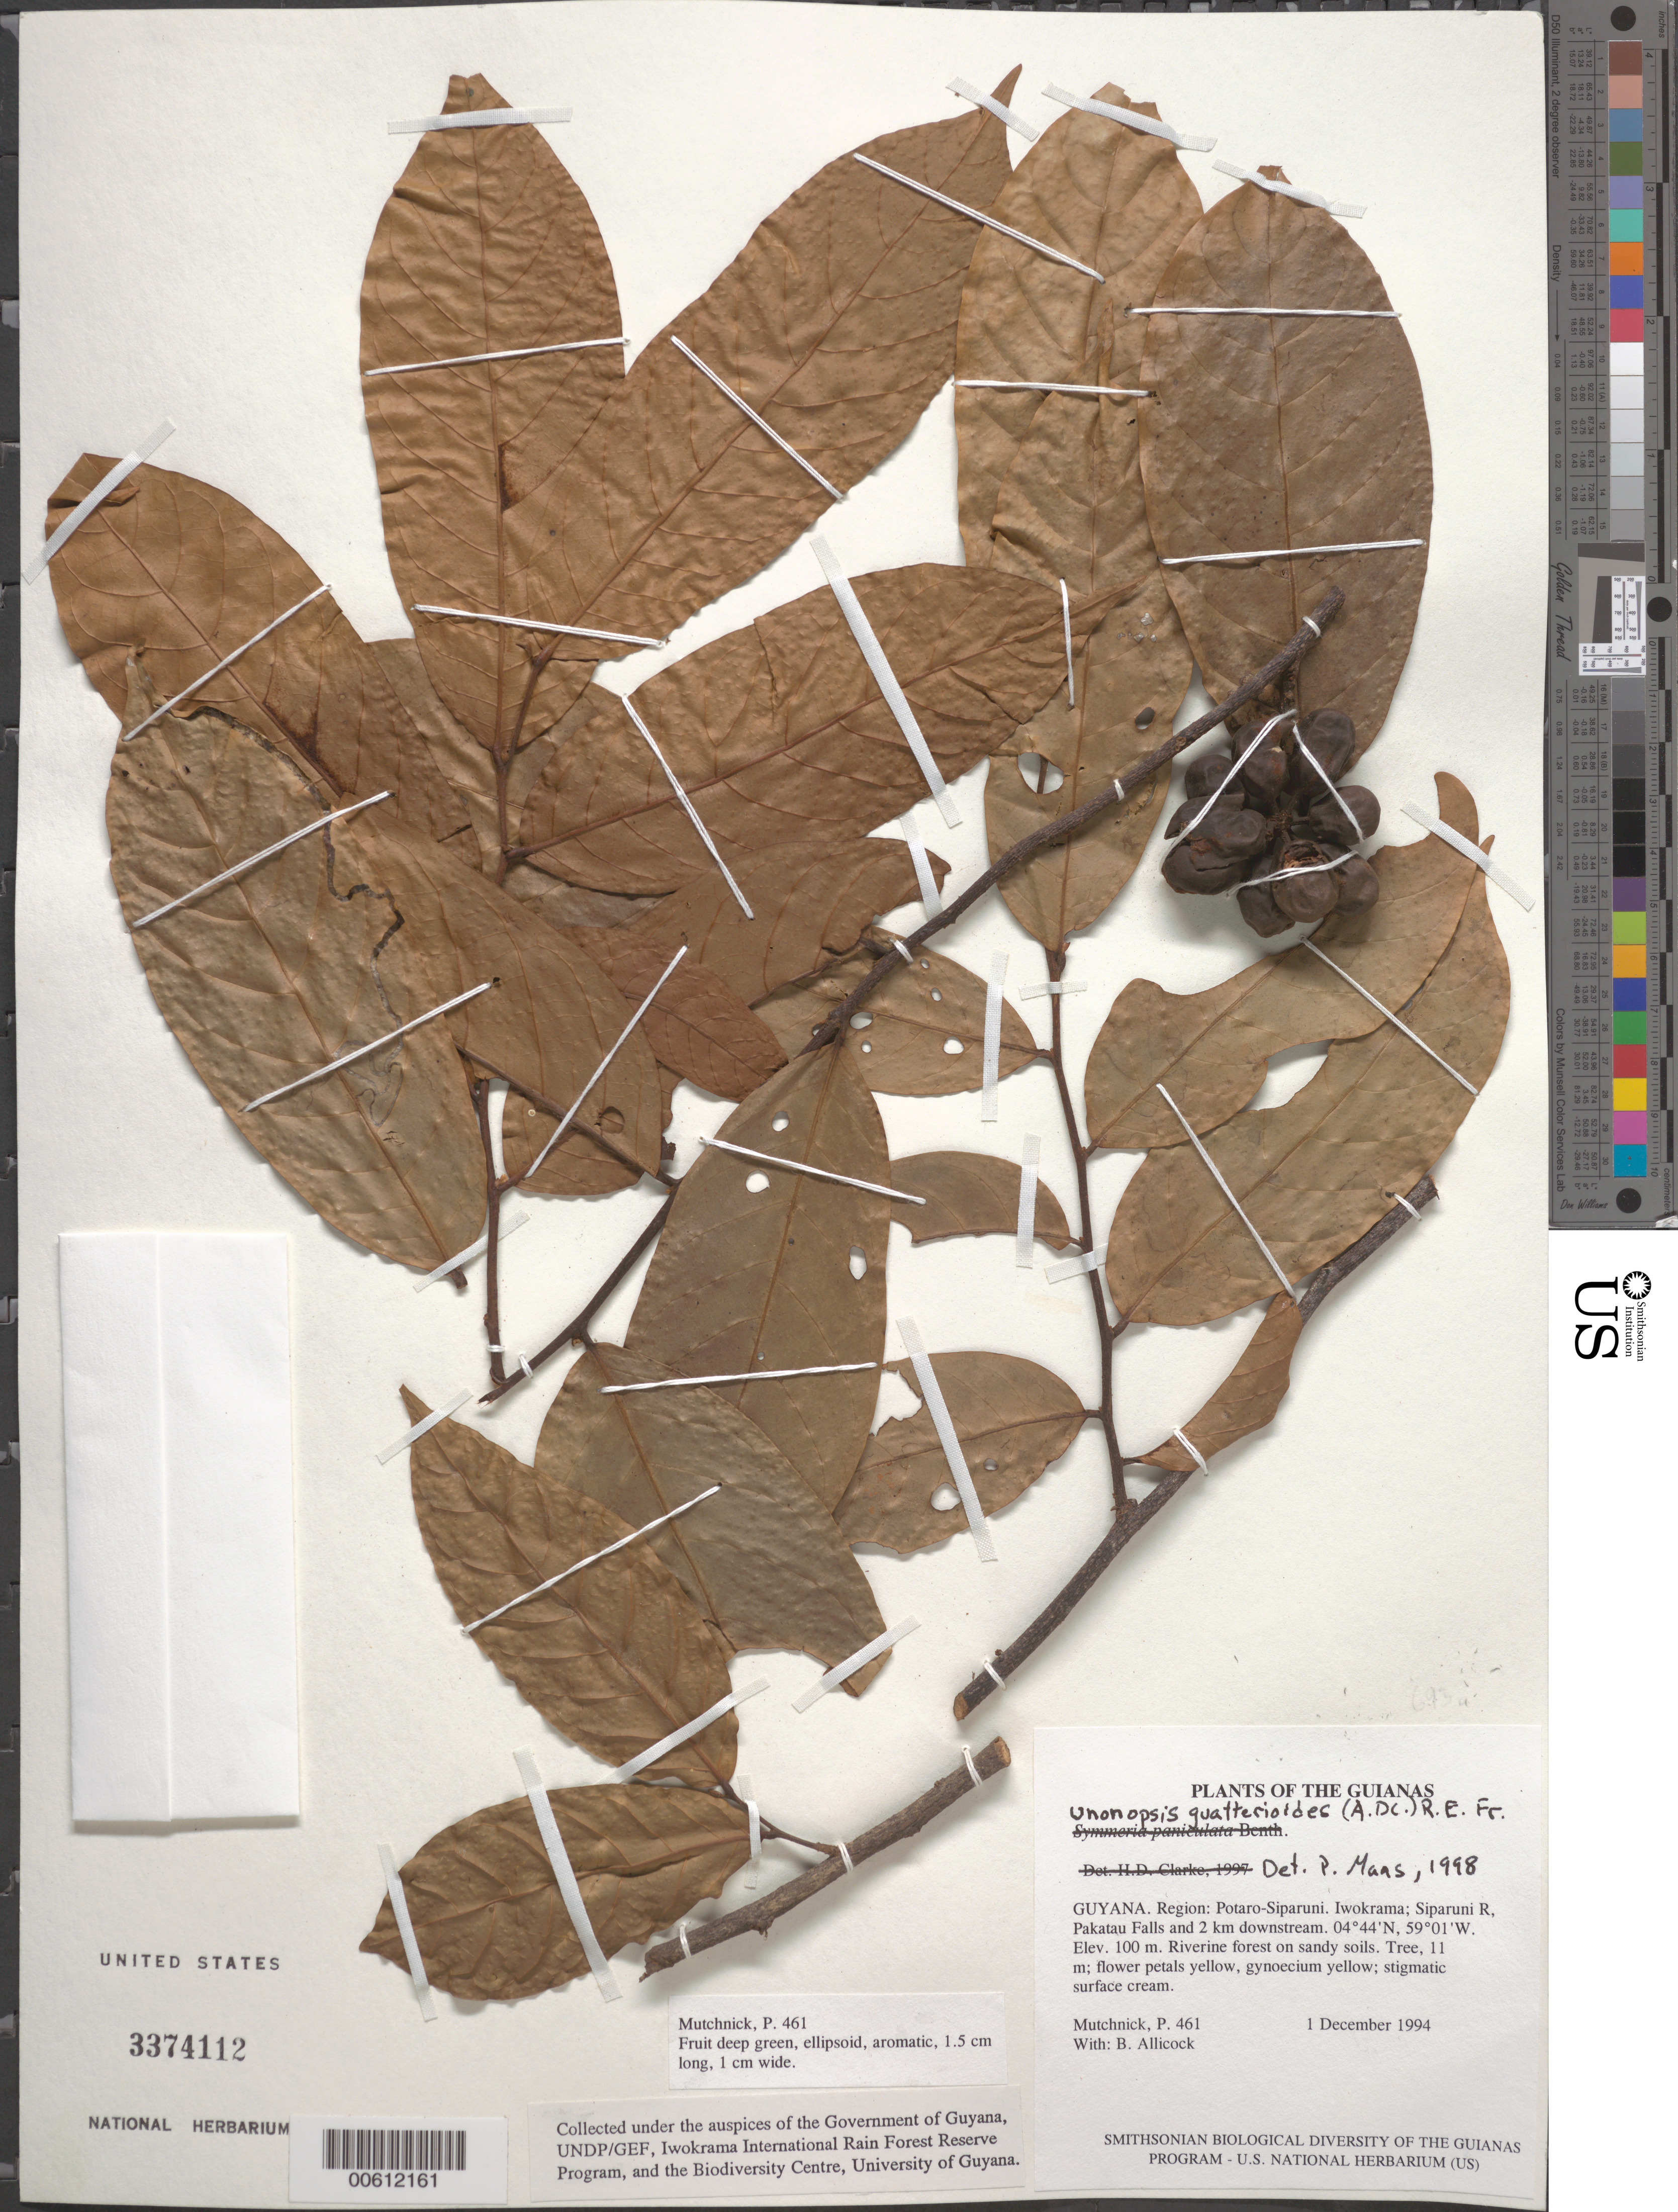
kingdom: Plantae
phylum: Tracheophyta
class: Magnoliopsida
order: Magnoliales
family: Annonaceae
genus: Unonopsis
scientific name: Unonopsis guatterioides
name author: (A. DC.) R.E. Fr.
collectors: P. Mutchnick & B. Allicock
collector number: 461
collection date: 1994-12-01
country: Guyana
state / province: Potaro-Siparuni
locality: The Guianas. Region: Potaro-Siparuni. Iwokrama; Siparuni R, Pakatau Falls and 2 km downstream.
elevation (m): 100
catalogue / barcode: US 3374112